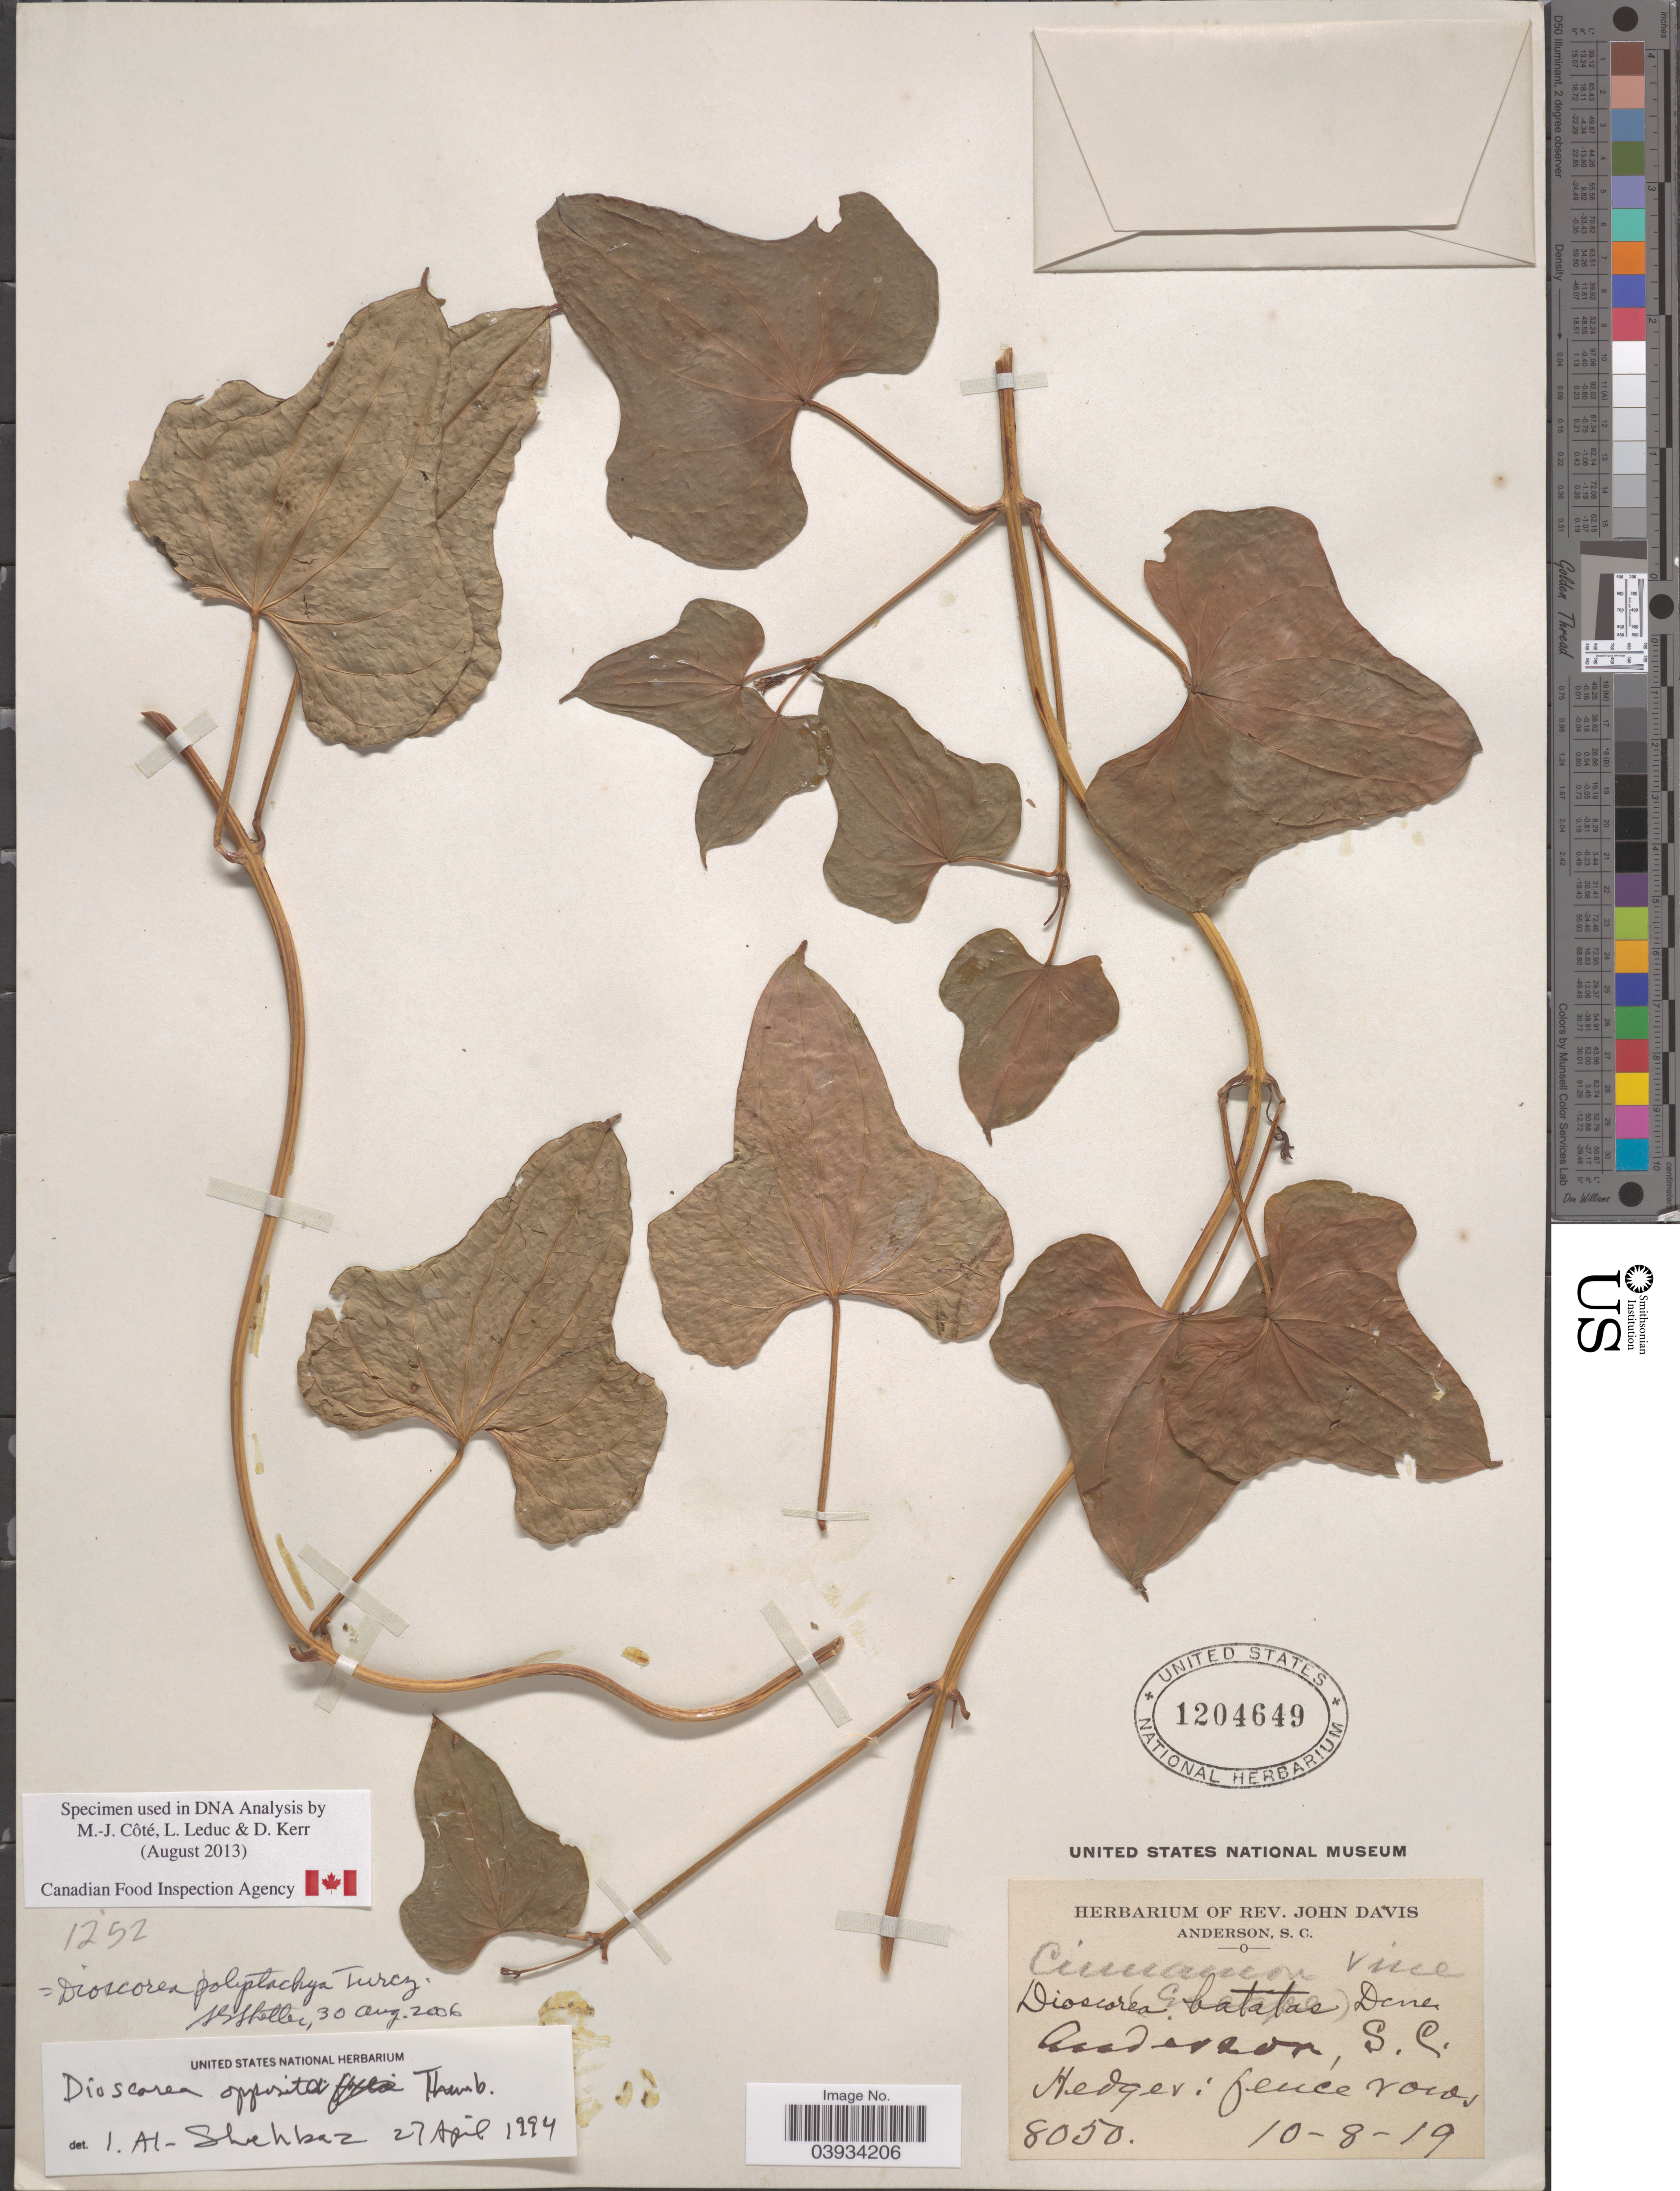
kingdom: Plantae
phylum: Tracheophyta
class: Liliopsida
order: Dioscoreales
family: Dioscoreaceae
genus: Dioscorea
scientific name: Dioscorea polystachya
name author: Turcz.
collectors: ex herb. Rev. John Davis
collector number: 8050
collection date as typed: Transcribed d/m/y: 8/10/19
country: United States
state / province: South Carolina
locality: Anderson.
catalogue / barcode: US 1204649